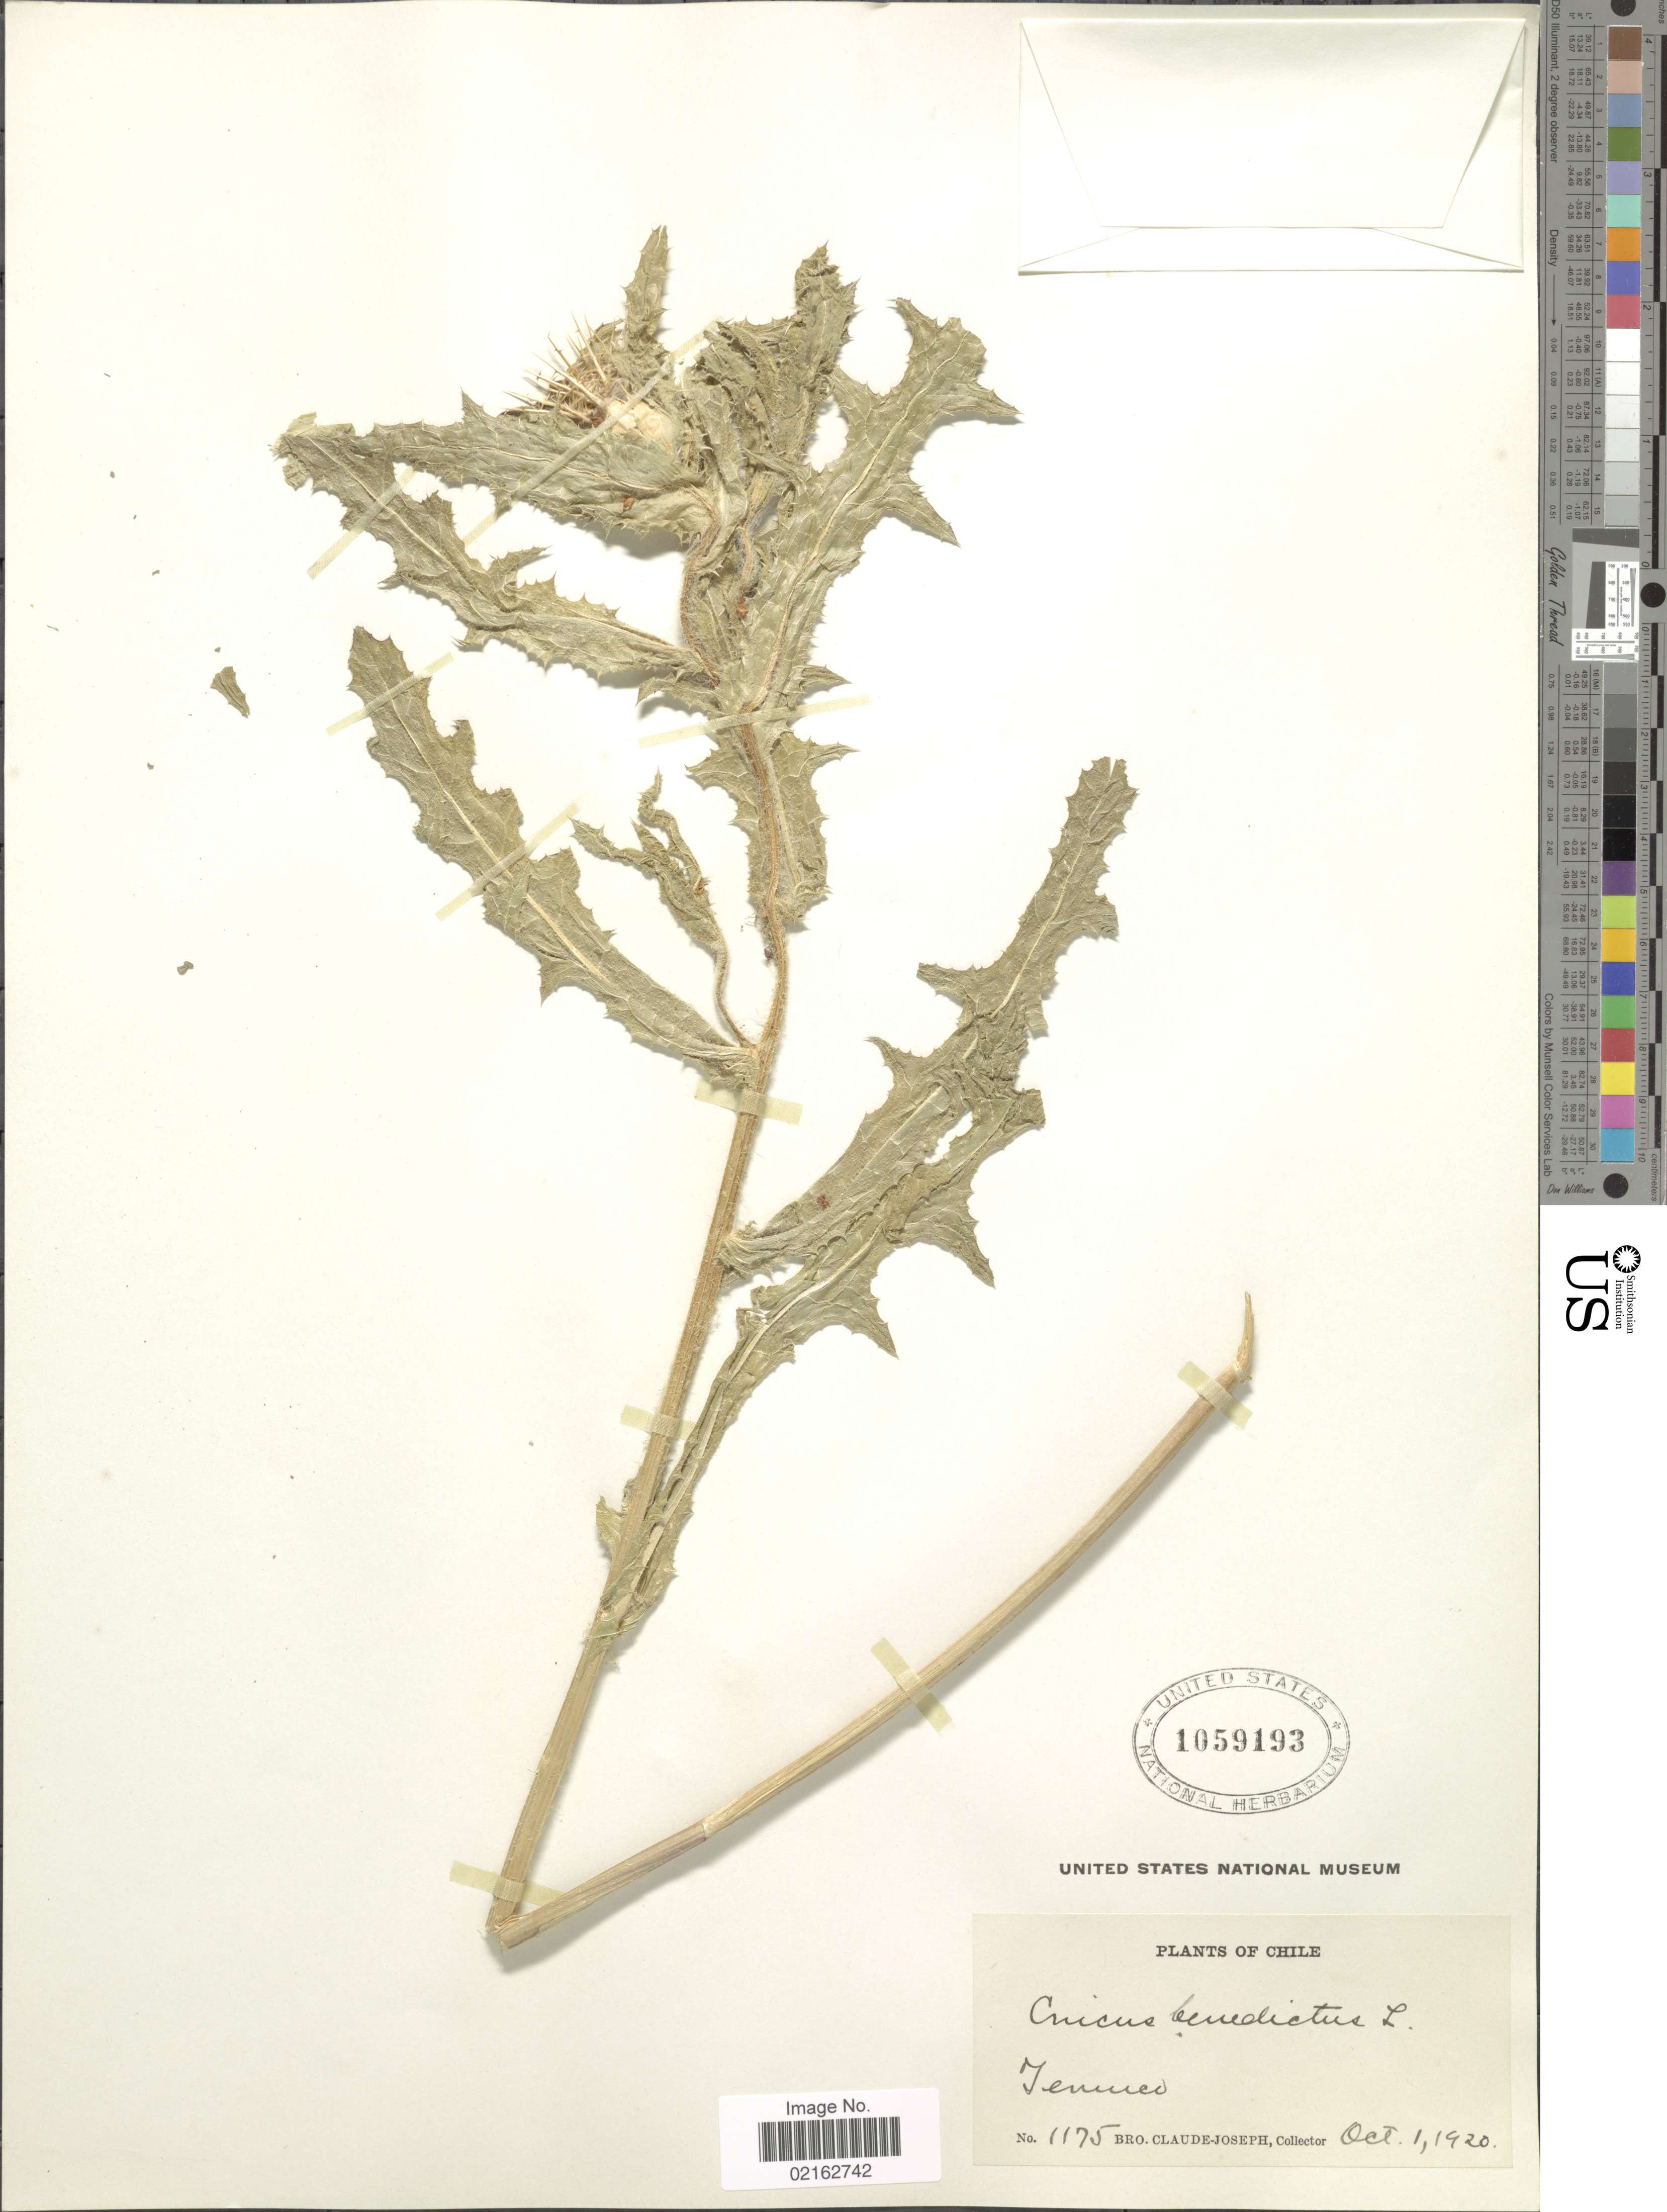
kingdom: Plantae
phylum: Tracheophyta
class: Magnoliopsida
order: Asterales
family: Asteraceae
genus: Centaurea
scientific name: Centaurea benedicta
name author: (L.) L.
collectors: Bro. Claude-Joseph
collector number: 1175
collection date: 1920-10-01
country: Chile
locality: Temuco.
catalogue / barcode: US 1059193